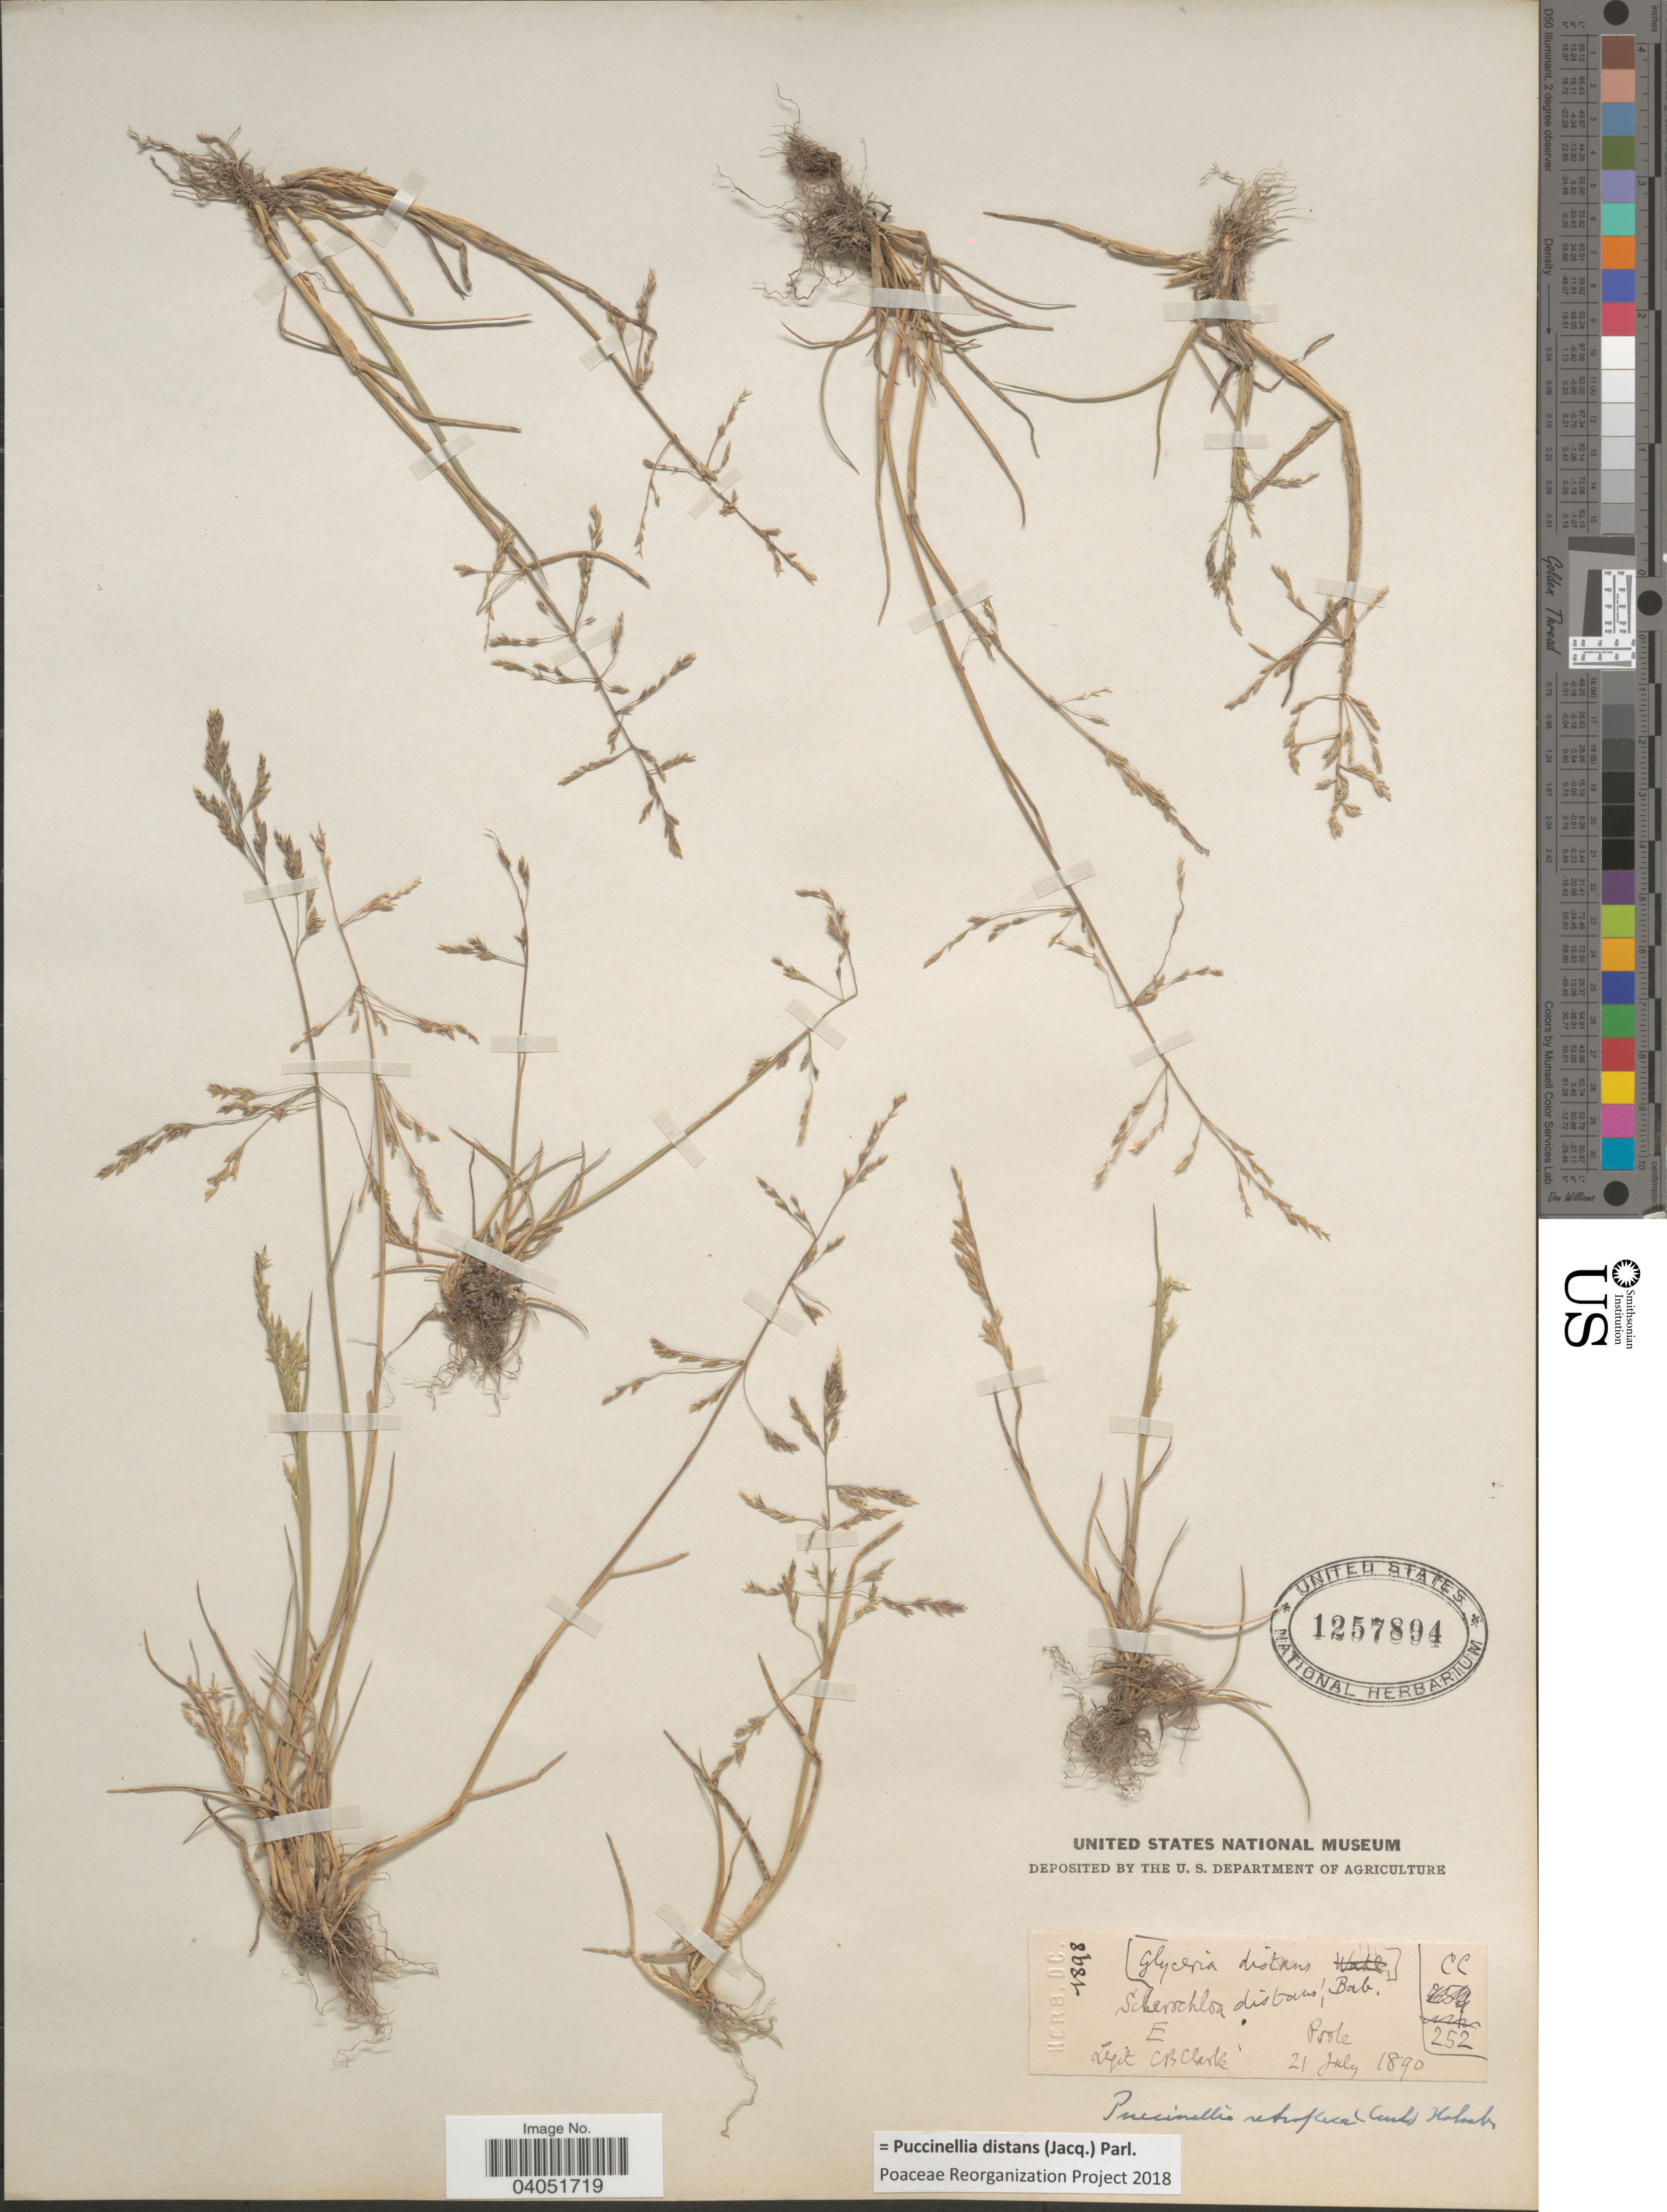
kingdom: Plantae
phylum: Tracheophyta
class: Liliopsida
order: Poales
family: Poaceae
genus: Puccinellia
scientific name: Puccinellia distans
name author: (Jacq.) Parl.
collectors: C. B. Clarke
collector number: CC 252 ?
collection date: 1890-07-21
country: United Kingdom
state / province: England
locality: Poole.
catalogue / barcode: US 1257894